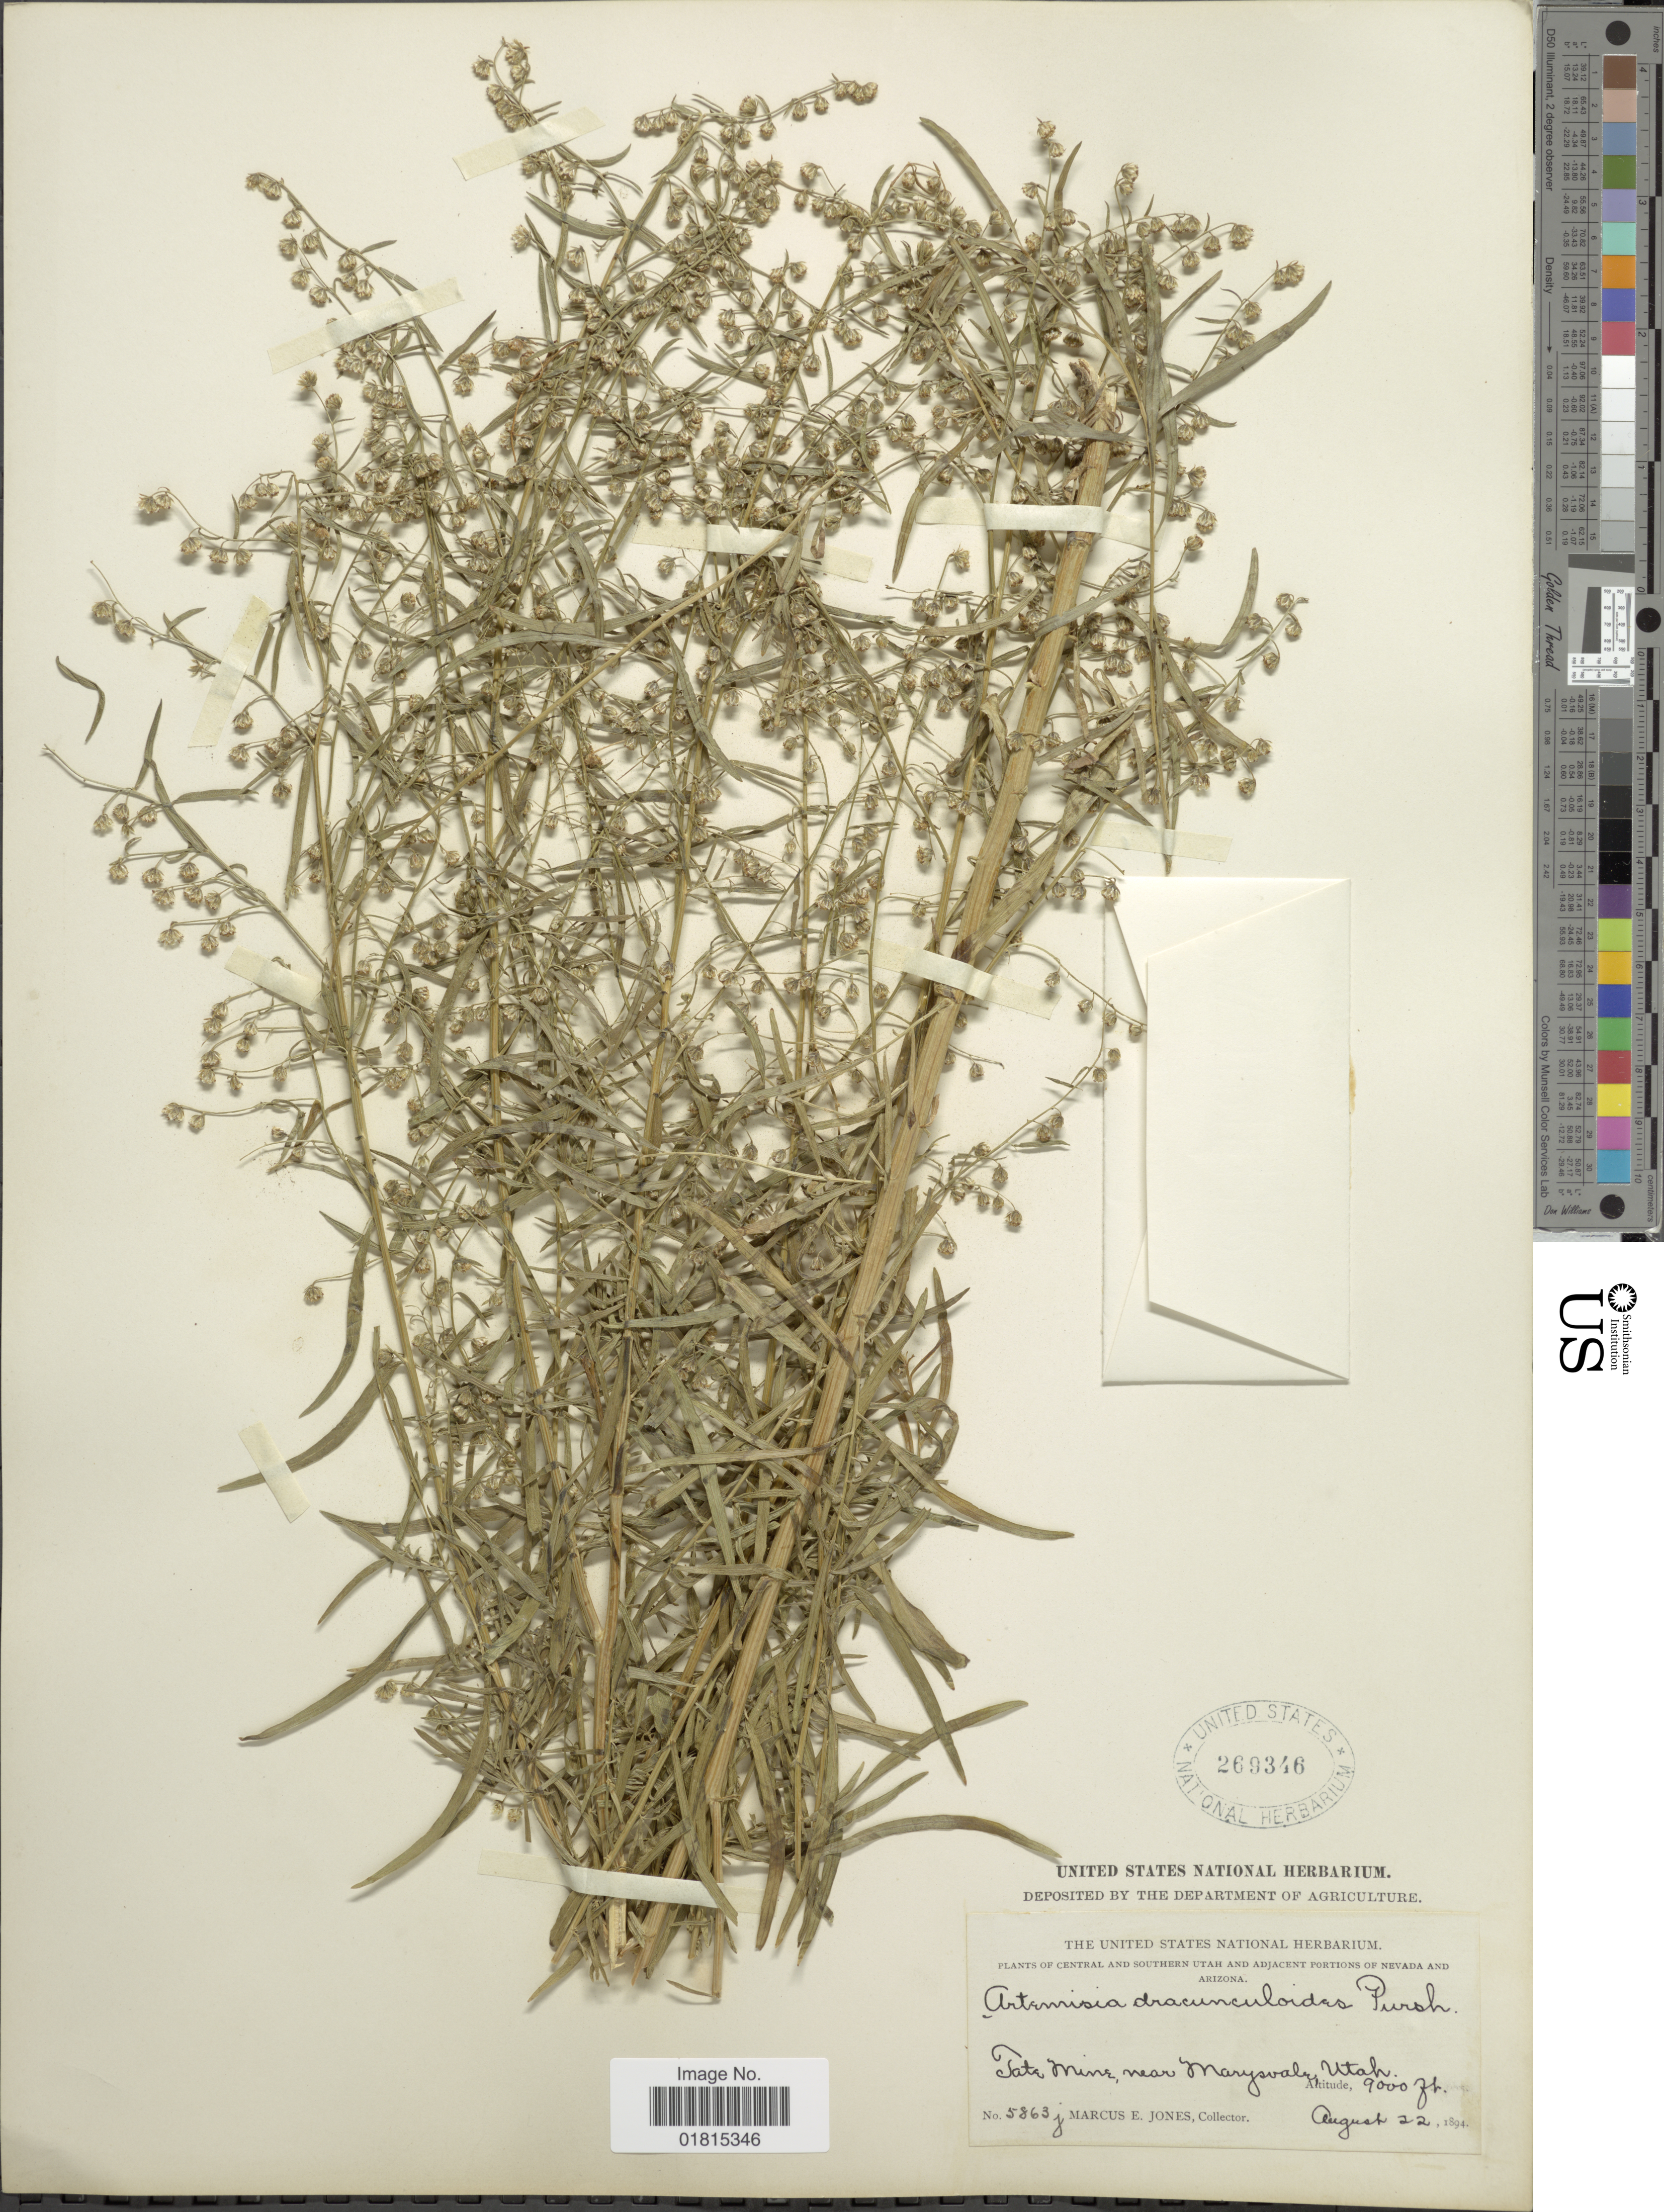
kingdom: Plantae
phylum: Tracheophyta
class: Magnoliopsida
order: Asterales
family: Asteraceae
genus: Artemisia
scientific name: Artemisia dracunculoides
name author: Pursh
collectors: M. E. Jones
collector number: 5863j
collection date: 1894-08-22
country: United States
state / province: Utah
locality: Tate Mine, near Marysvale, Utah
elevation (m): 2743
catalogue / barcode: US 269346